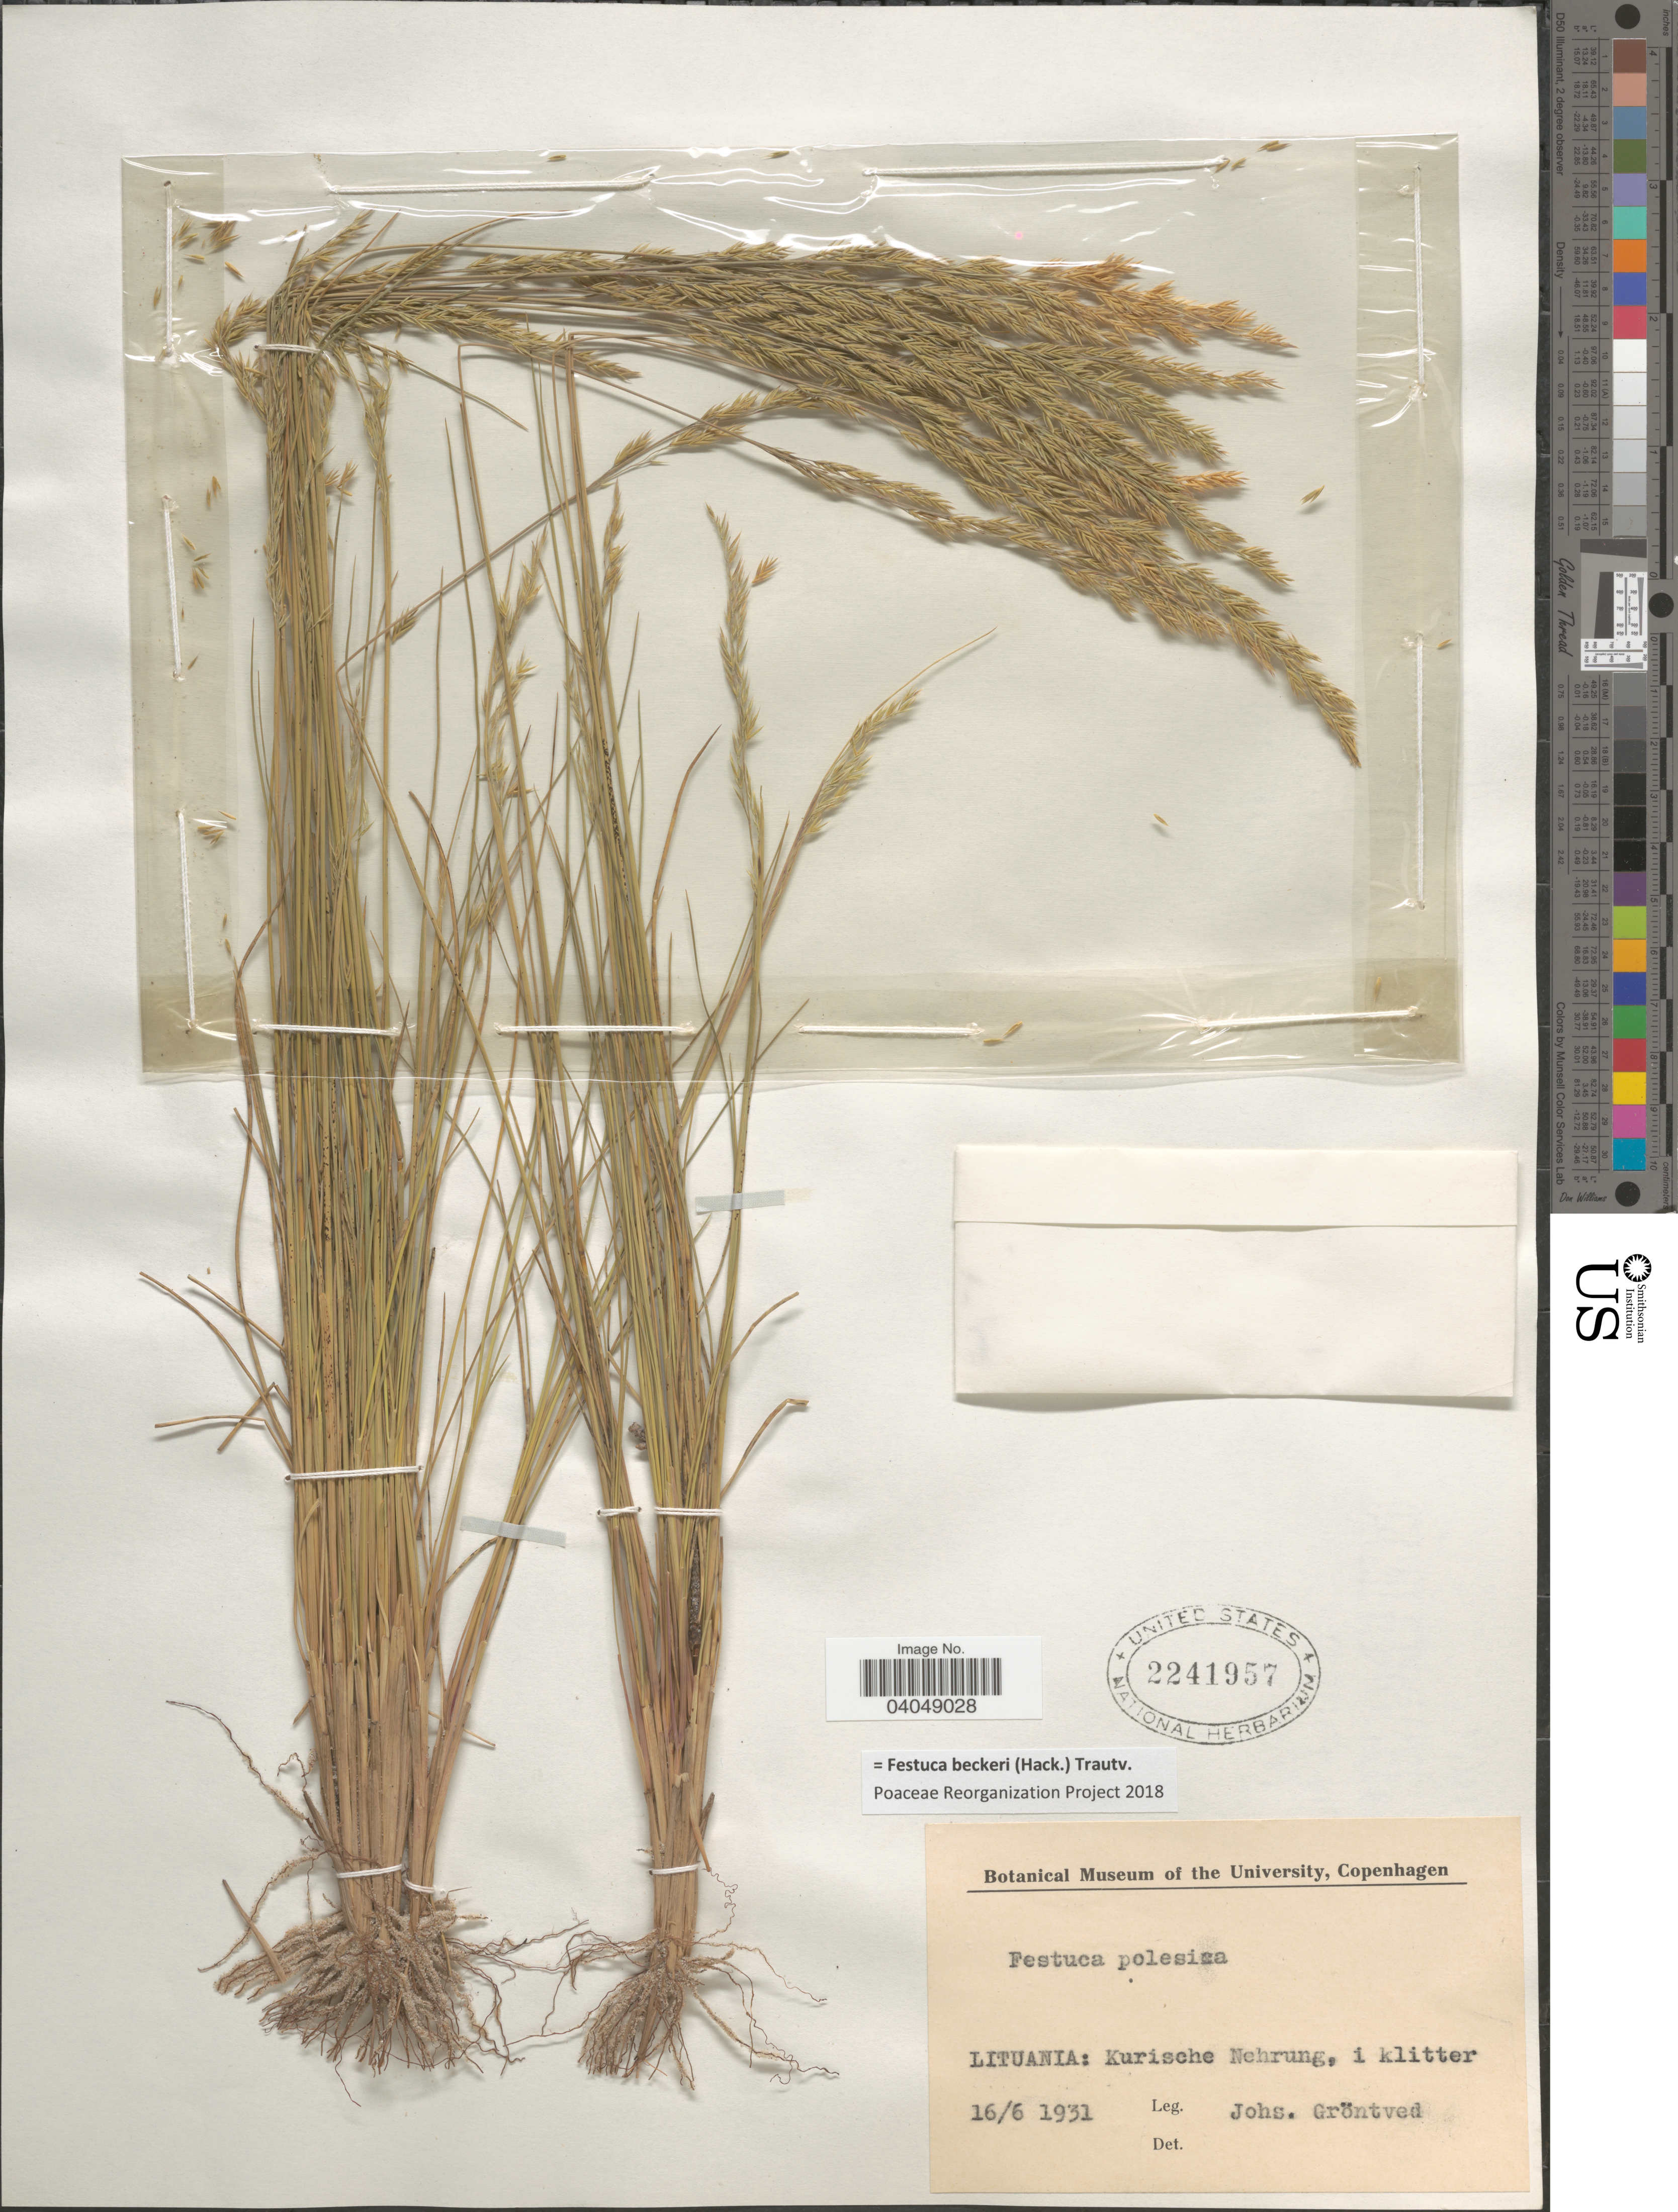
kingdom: Plantae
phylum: Tracheophyta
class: Liliopsida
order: Poales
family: Poaceae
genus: Festuca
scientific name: Festuca beckeri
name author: (Hack.) Trautv.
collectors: J. Gröntved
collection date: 1931-06-16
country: Lithuania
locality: Lituania: Kurische Nehrung, i klitter.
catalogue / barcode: US 2241957